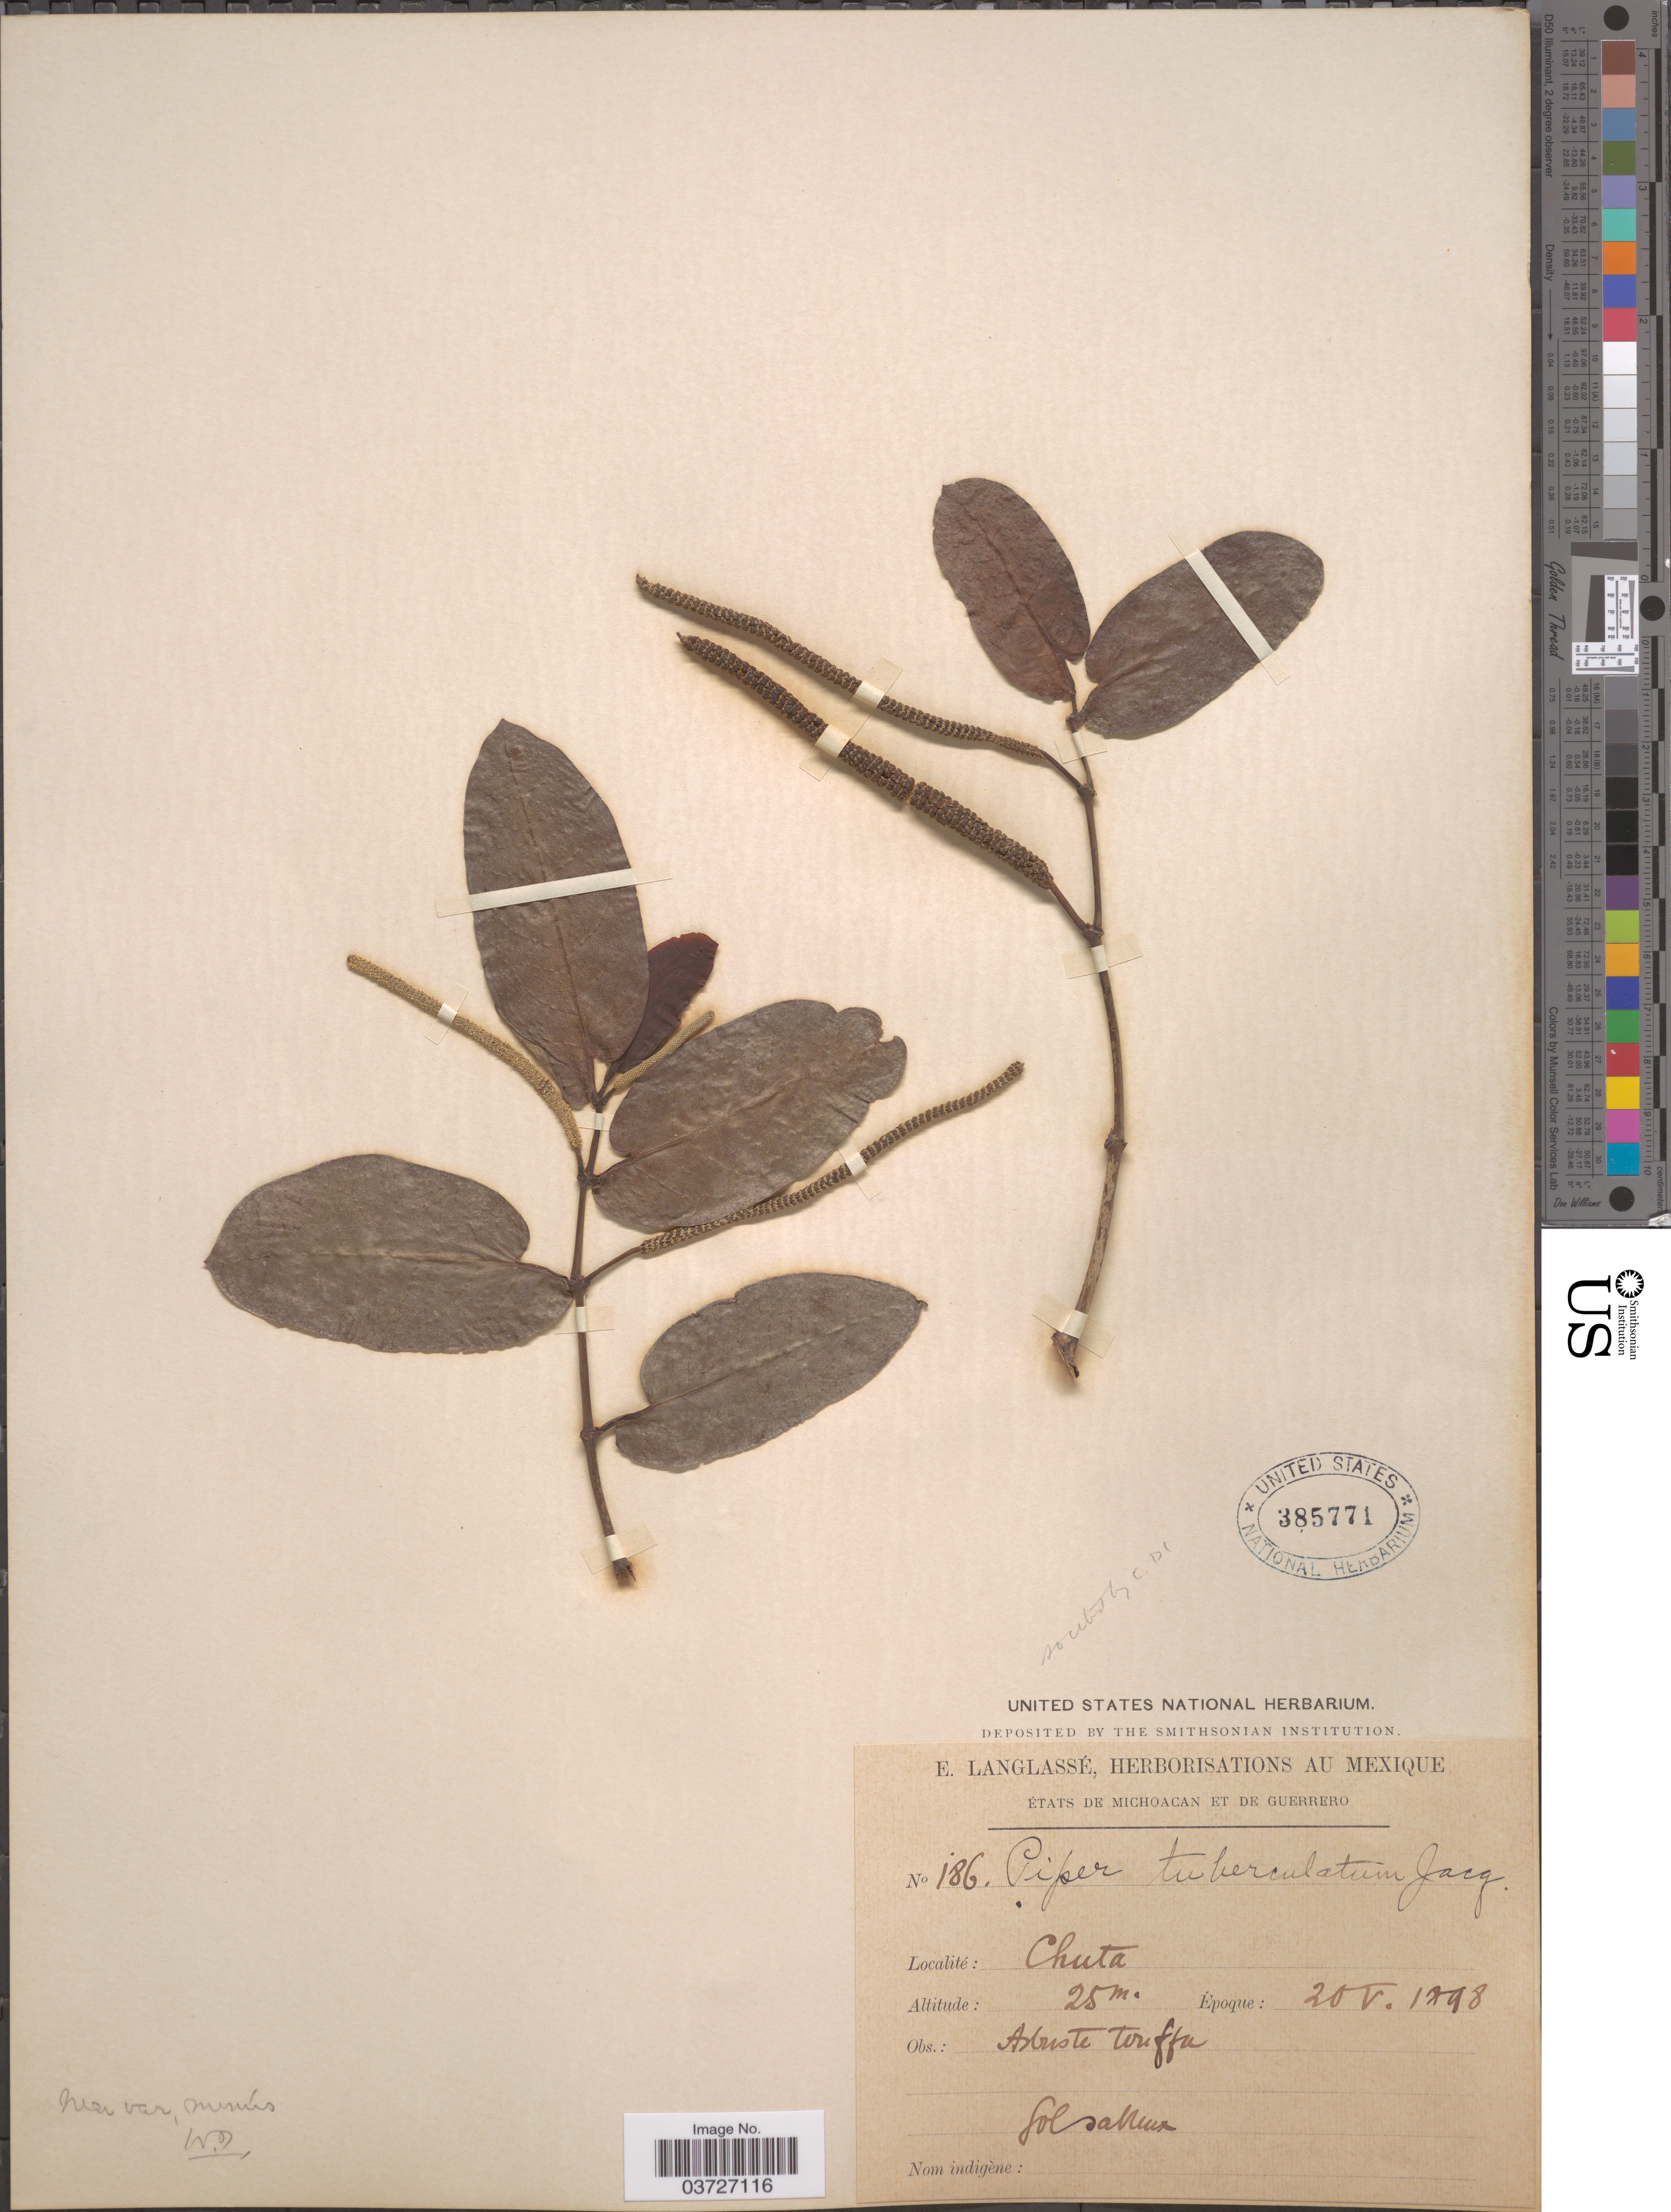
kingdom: Plantae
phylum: Tracheophyta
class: Magnoliopsida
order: Piperales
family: Piperaceae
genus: Piper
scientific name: Piper tuberculatum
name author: Jacq.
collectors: E. Langlassé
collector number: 186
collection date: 1798-05-20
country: Mexico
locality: États de Michoacan et de Guerrero. Chuta.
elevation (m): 25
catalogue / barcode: US 385771